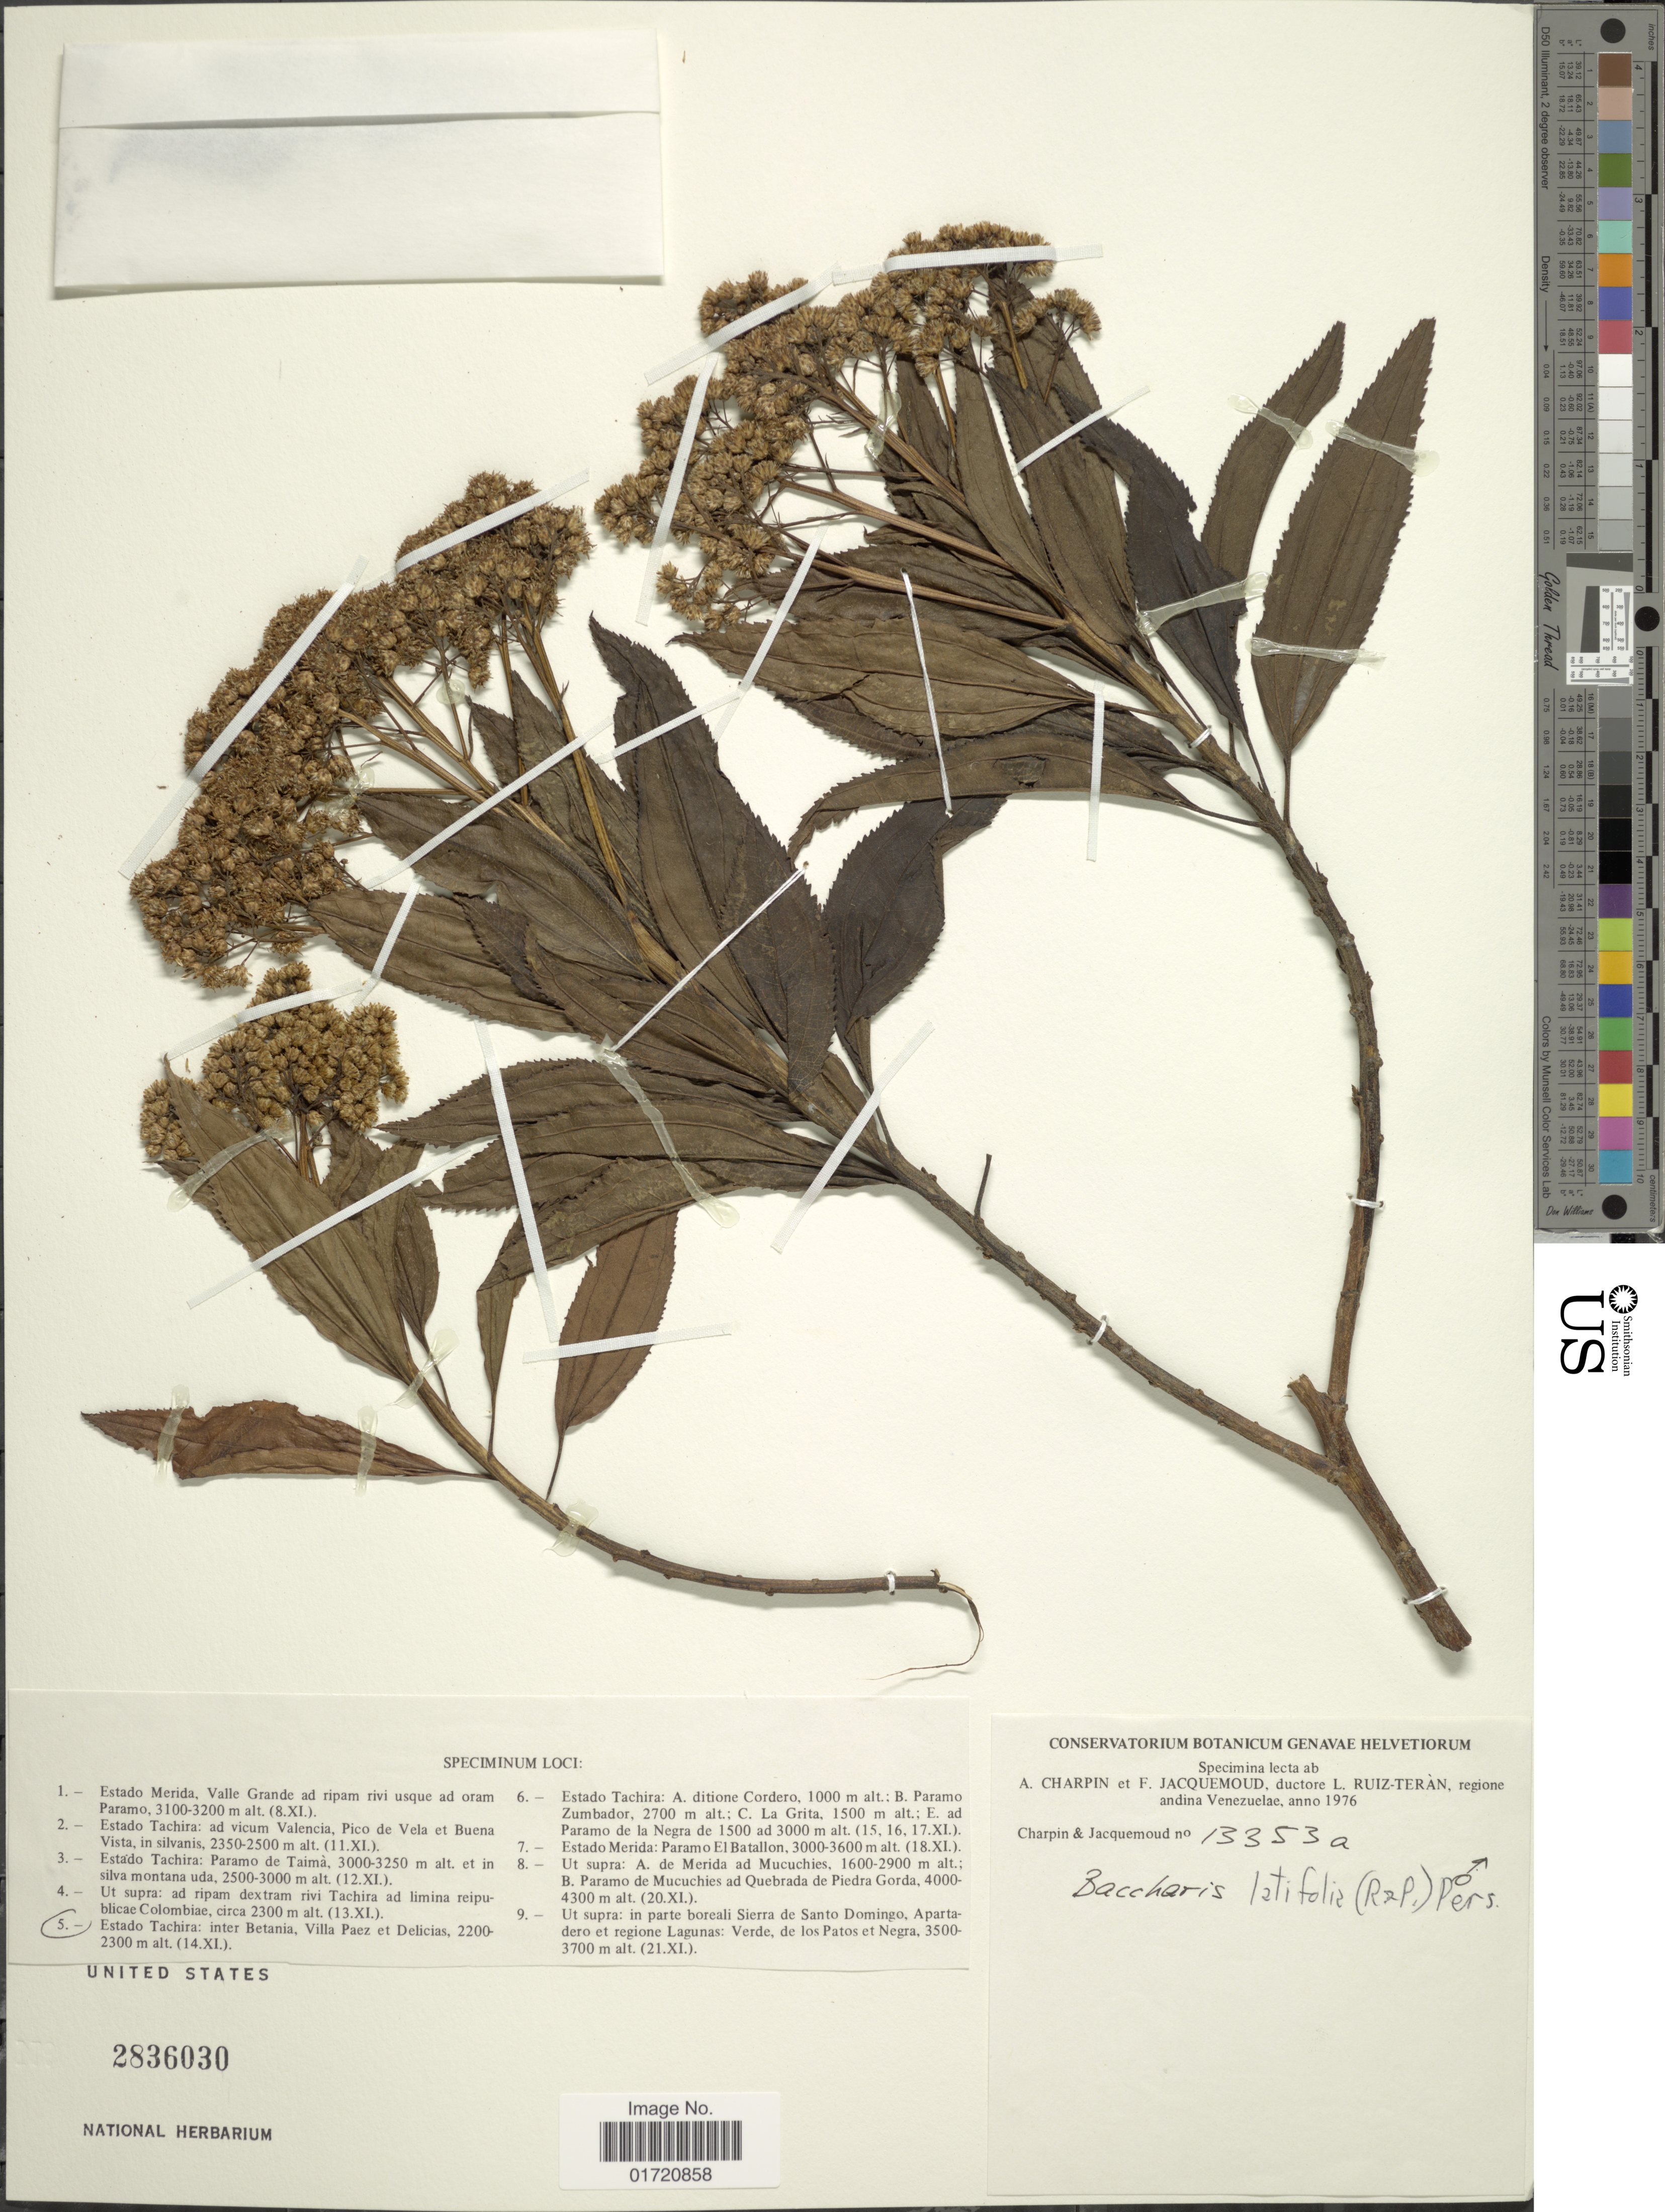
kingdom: Plantae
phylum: Tracheophyta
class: Magnoliopsida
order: Asterales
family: Asteraceae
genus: Baccharis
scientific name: Baccharis latifolia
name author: (Ruiz & Pav.) Pers.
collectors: A. Charpin & F. Jacquemoud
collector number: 13353a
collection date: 1976-11-14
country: Venezuela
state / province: Tachira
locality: Inter Betania, Villa Paez et Delicias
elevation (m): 2200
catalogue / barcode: US 2836030